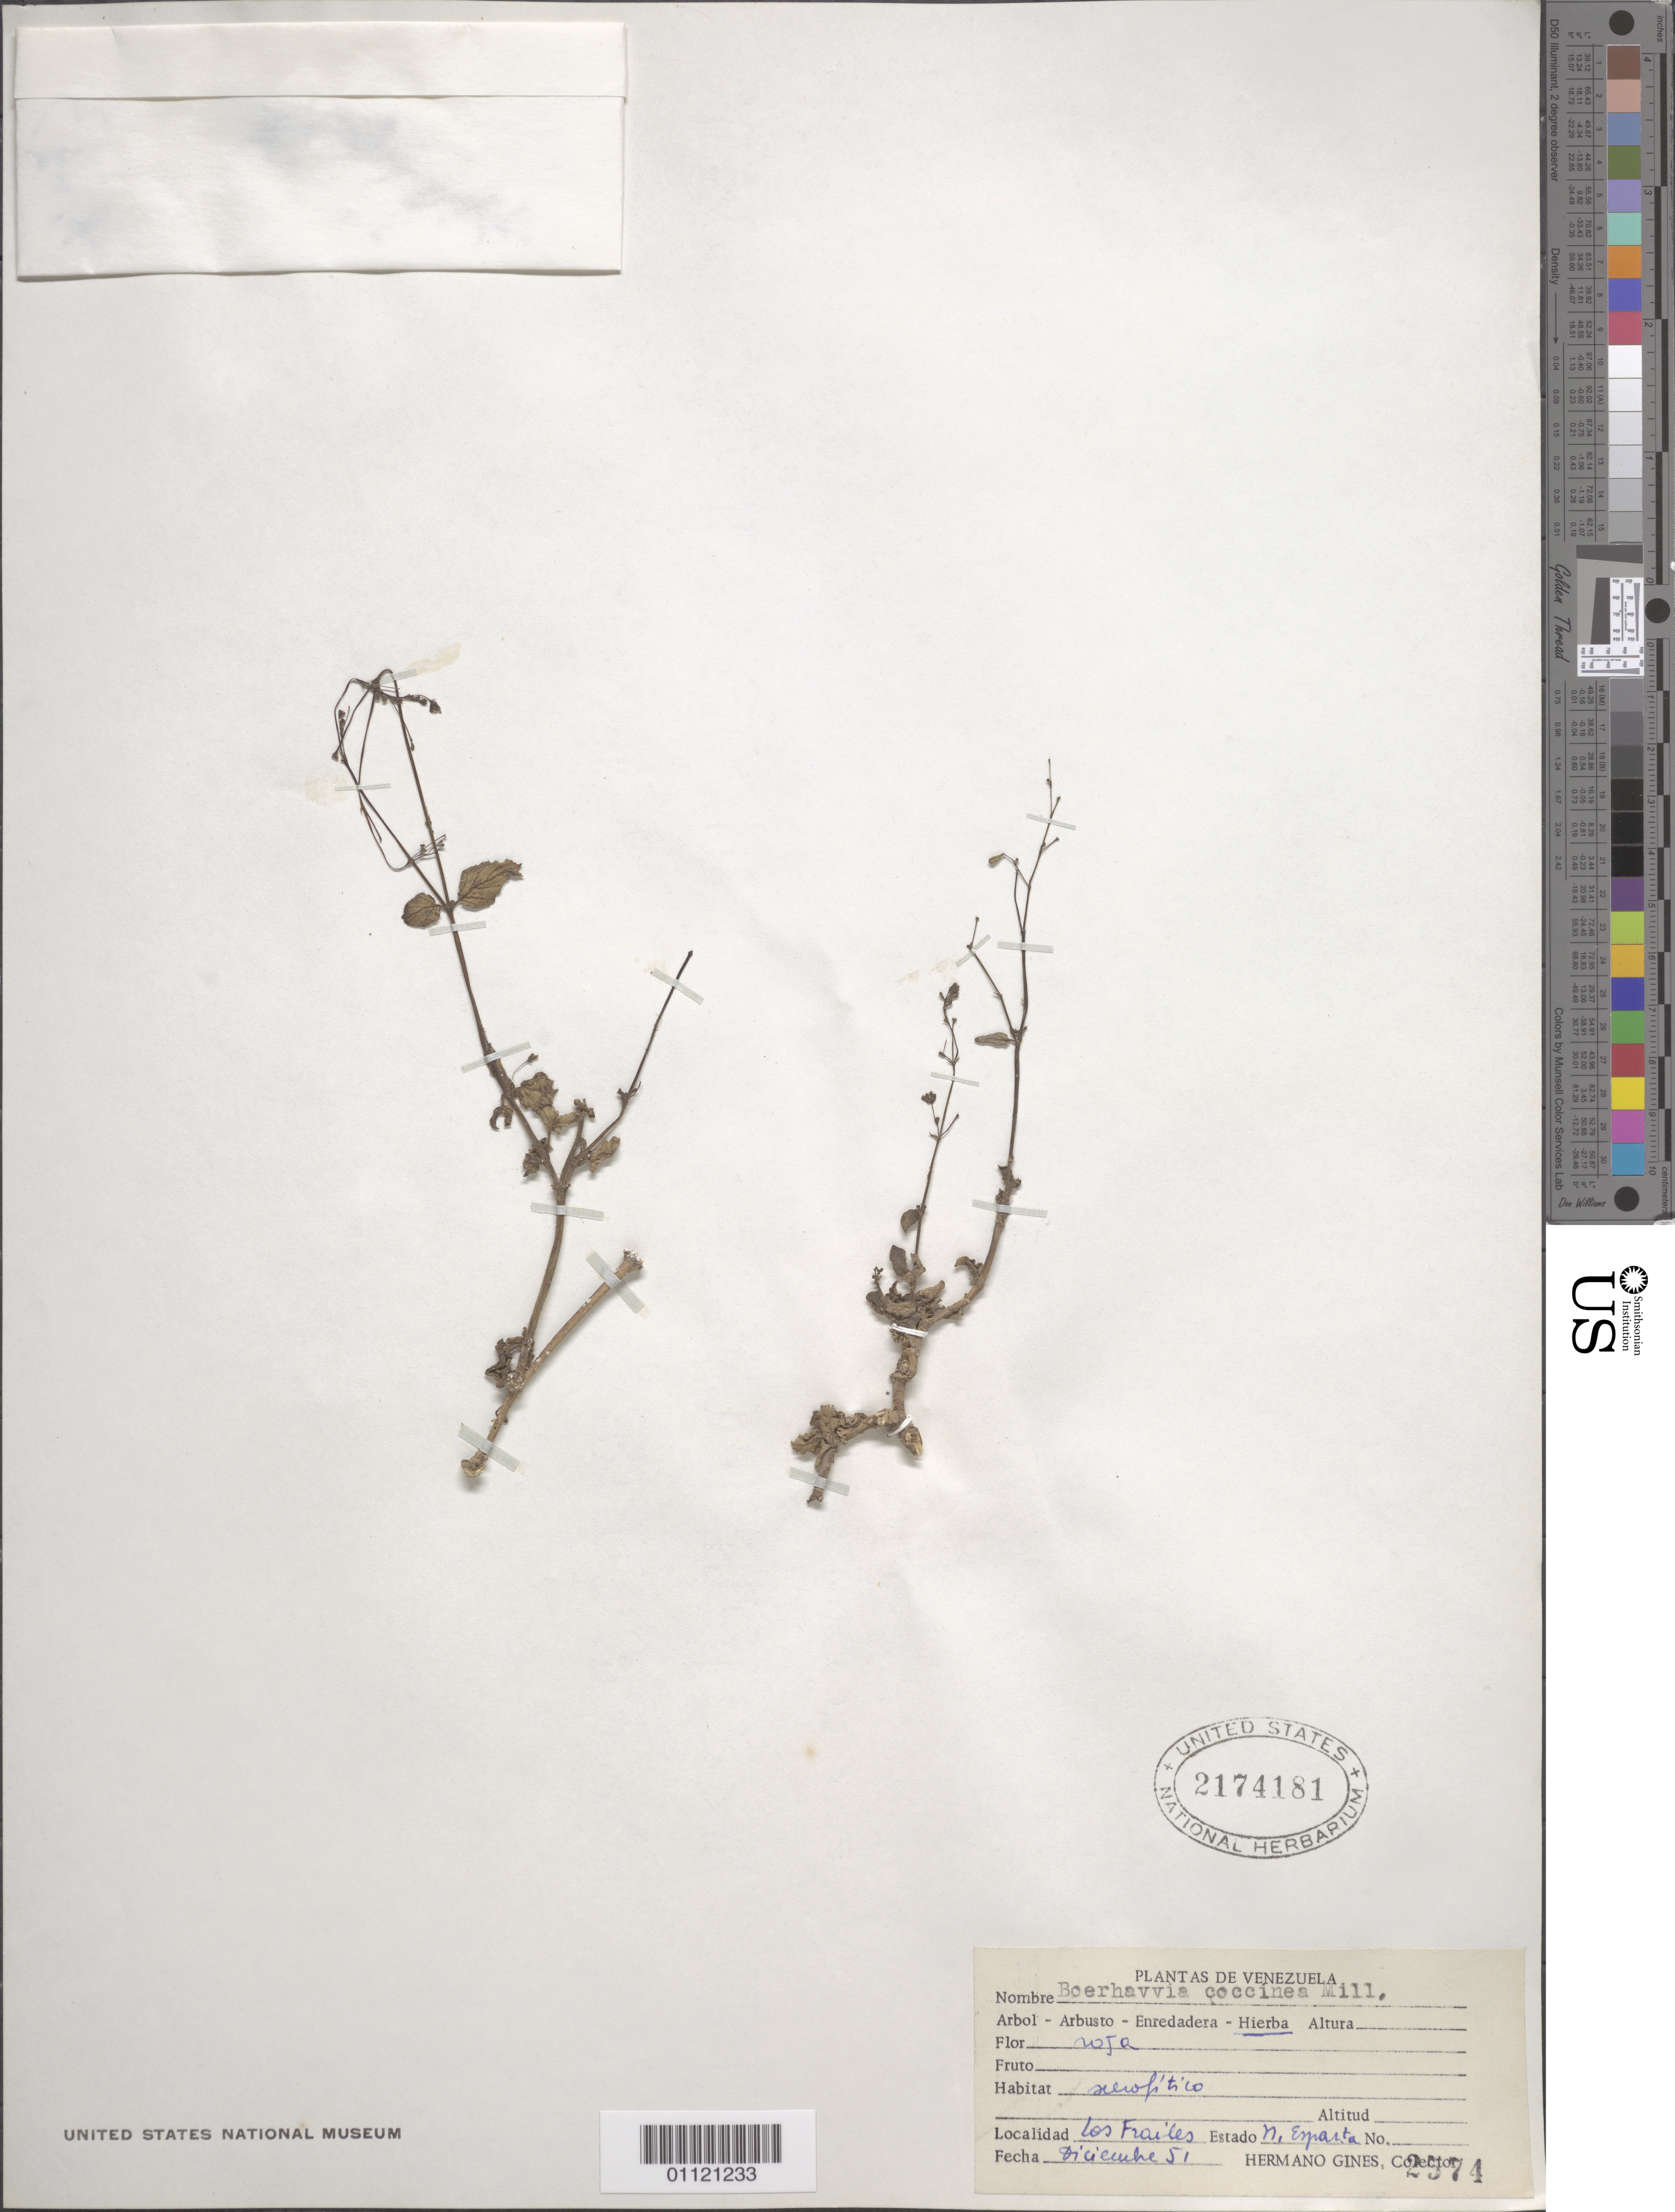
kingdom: Plantae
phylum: Tracheophyta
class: Magnoliopsida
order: Caryophyllales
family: Nyctaginaceae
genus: Boerhavia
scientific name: Boerhavia coccinea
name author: Mill.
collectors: Bro. Gines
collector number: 2374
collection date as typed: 01 Dec 1951 to 31 Dec 1951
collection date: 1951-12-01/1951-12-31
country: Venezuela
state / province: Nueva Esparta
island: Margarita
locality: Los Frailes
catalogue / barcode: US 2174181